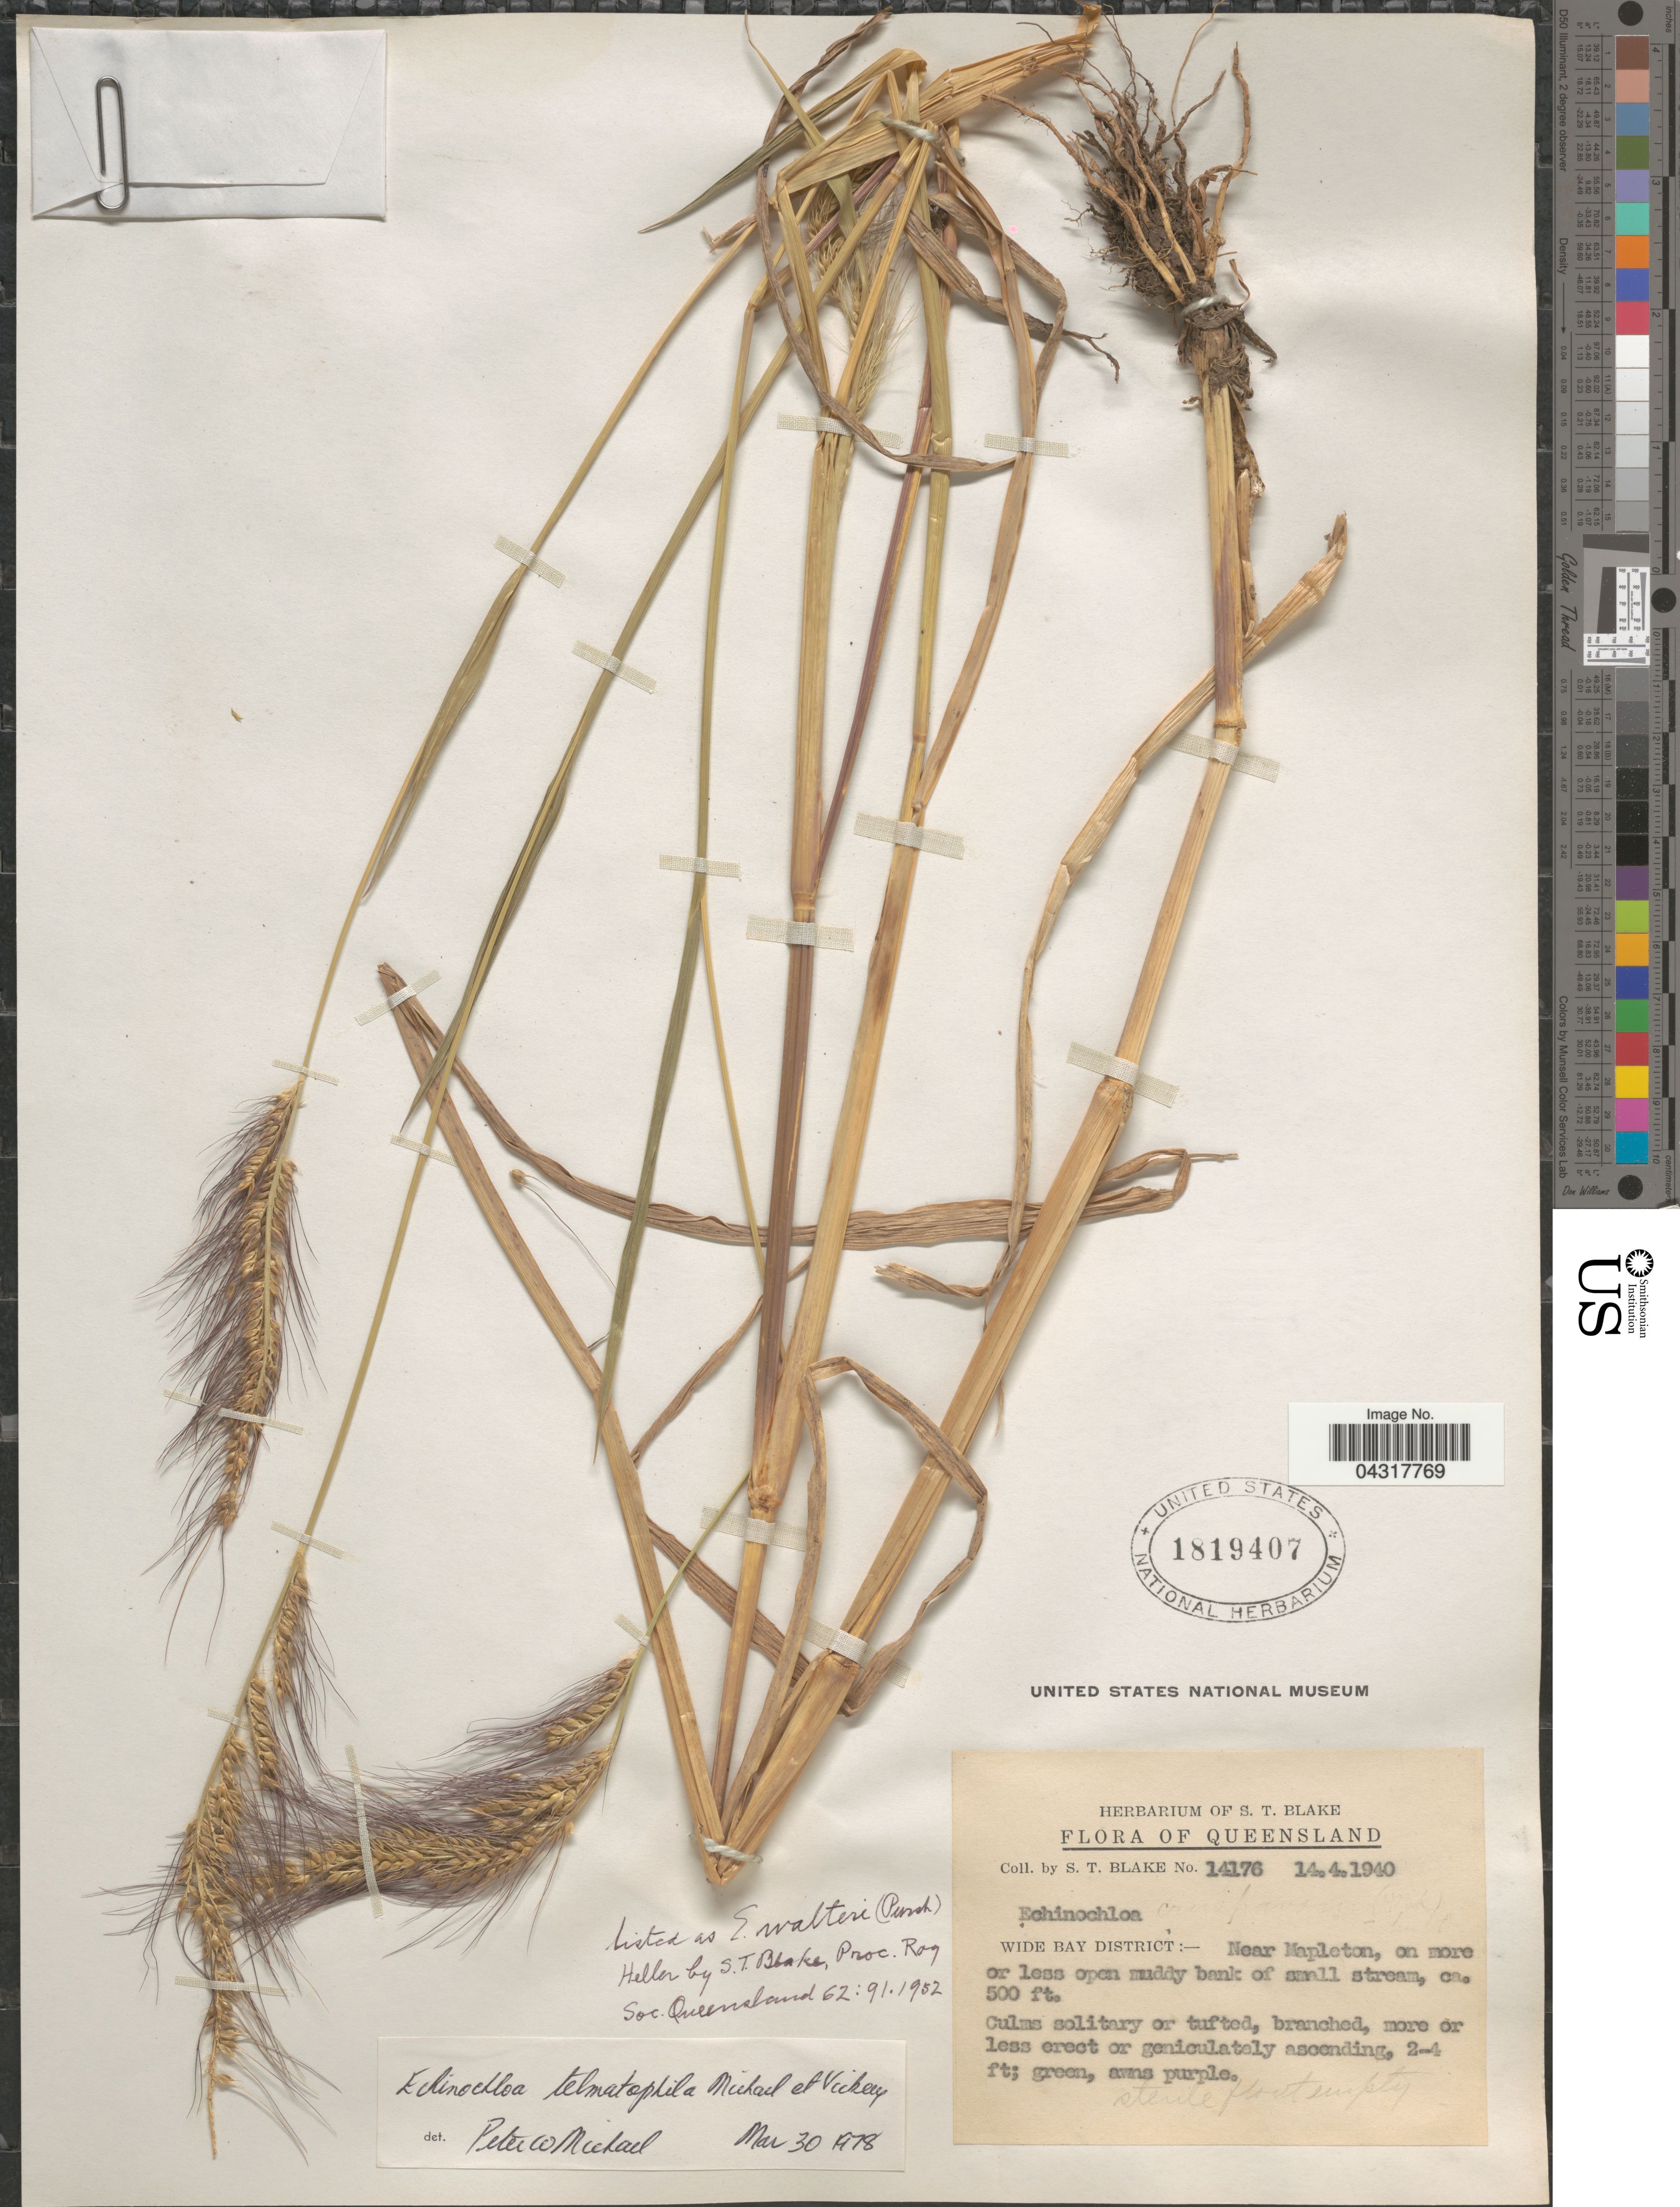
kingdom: Plantae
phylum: Tracheophyta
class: Liliopsida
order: Poales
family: Poaceae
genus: Echinochloa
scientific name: Echinochloa telmatophila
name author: P.W. Michael & Vickery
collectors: S. T. Blake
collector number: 14176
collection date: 1940-04-14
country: Australia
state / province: Queensland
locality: Wide Bay District: - Near Mapleton, on more less open bank of small stream.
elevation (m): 152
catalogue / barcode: US 1819407